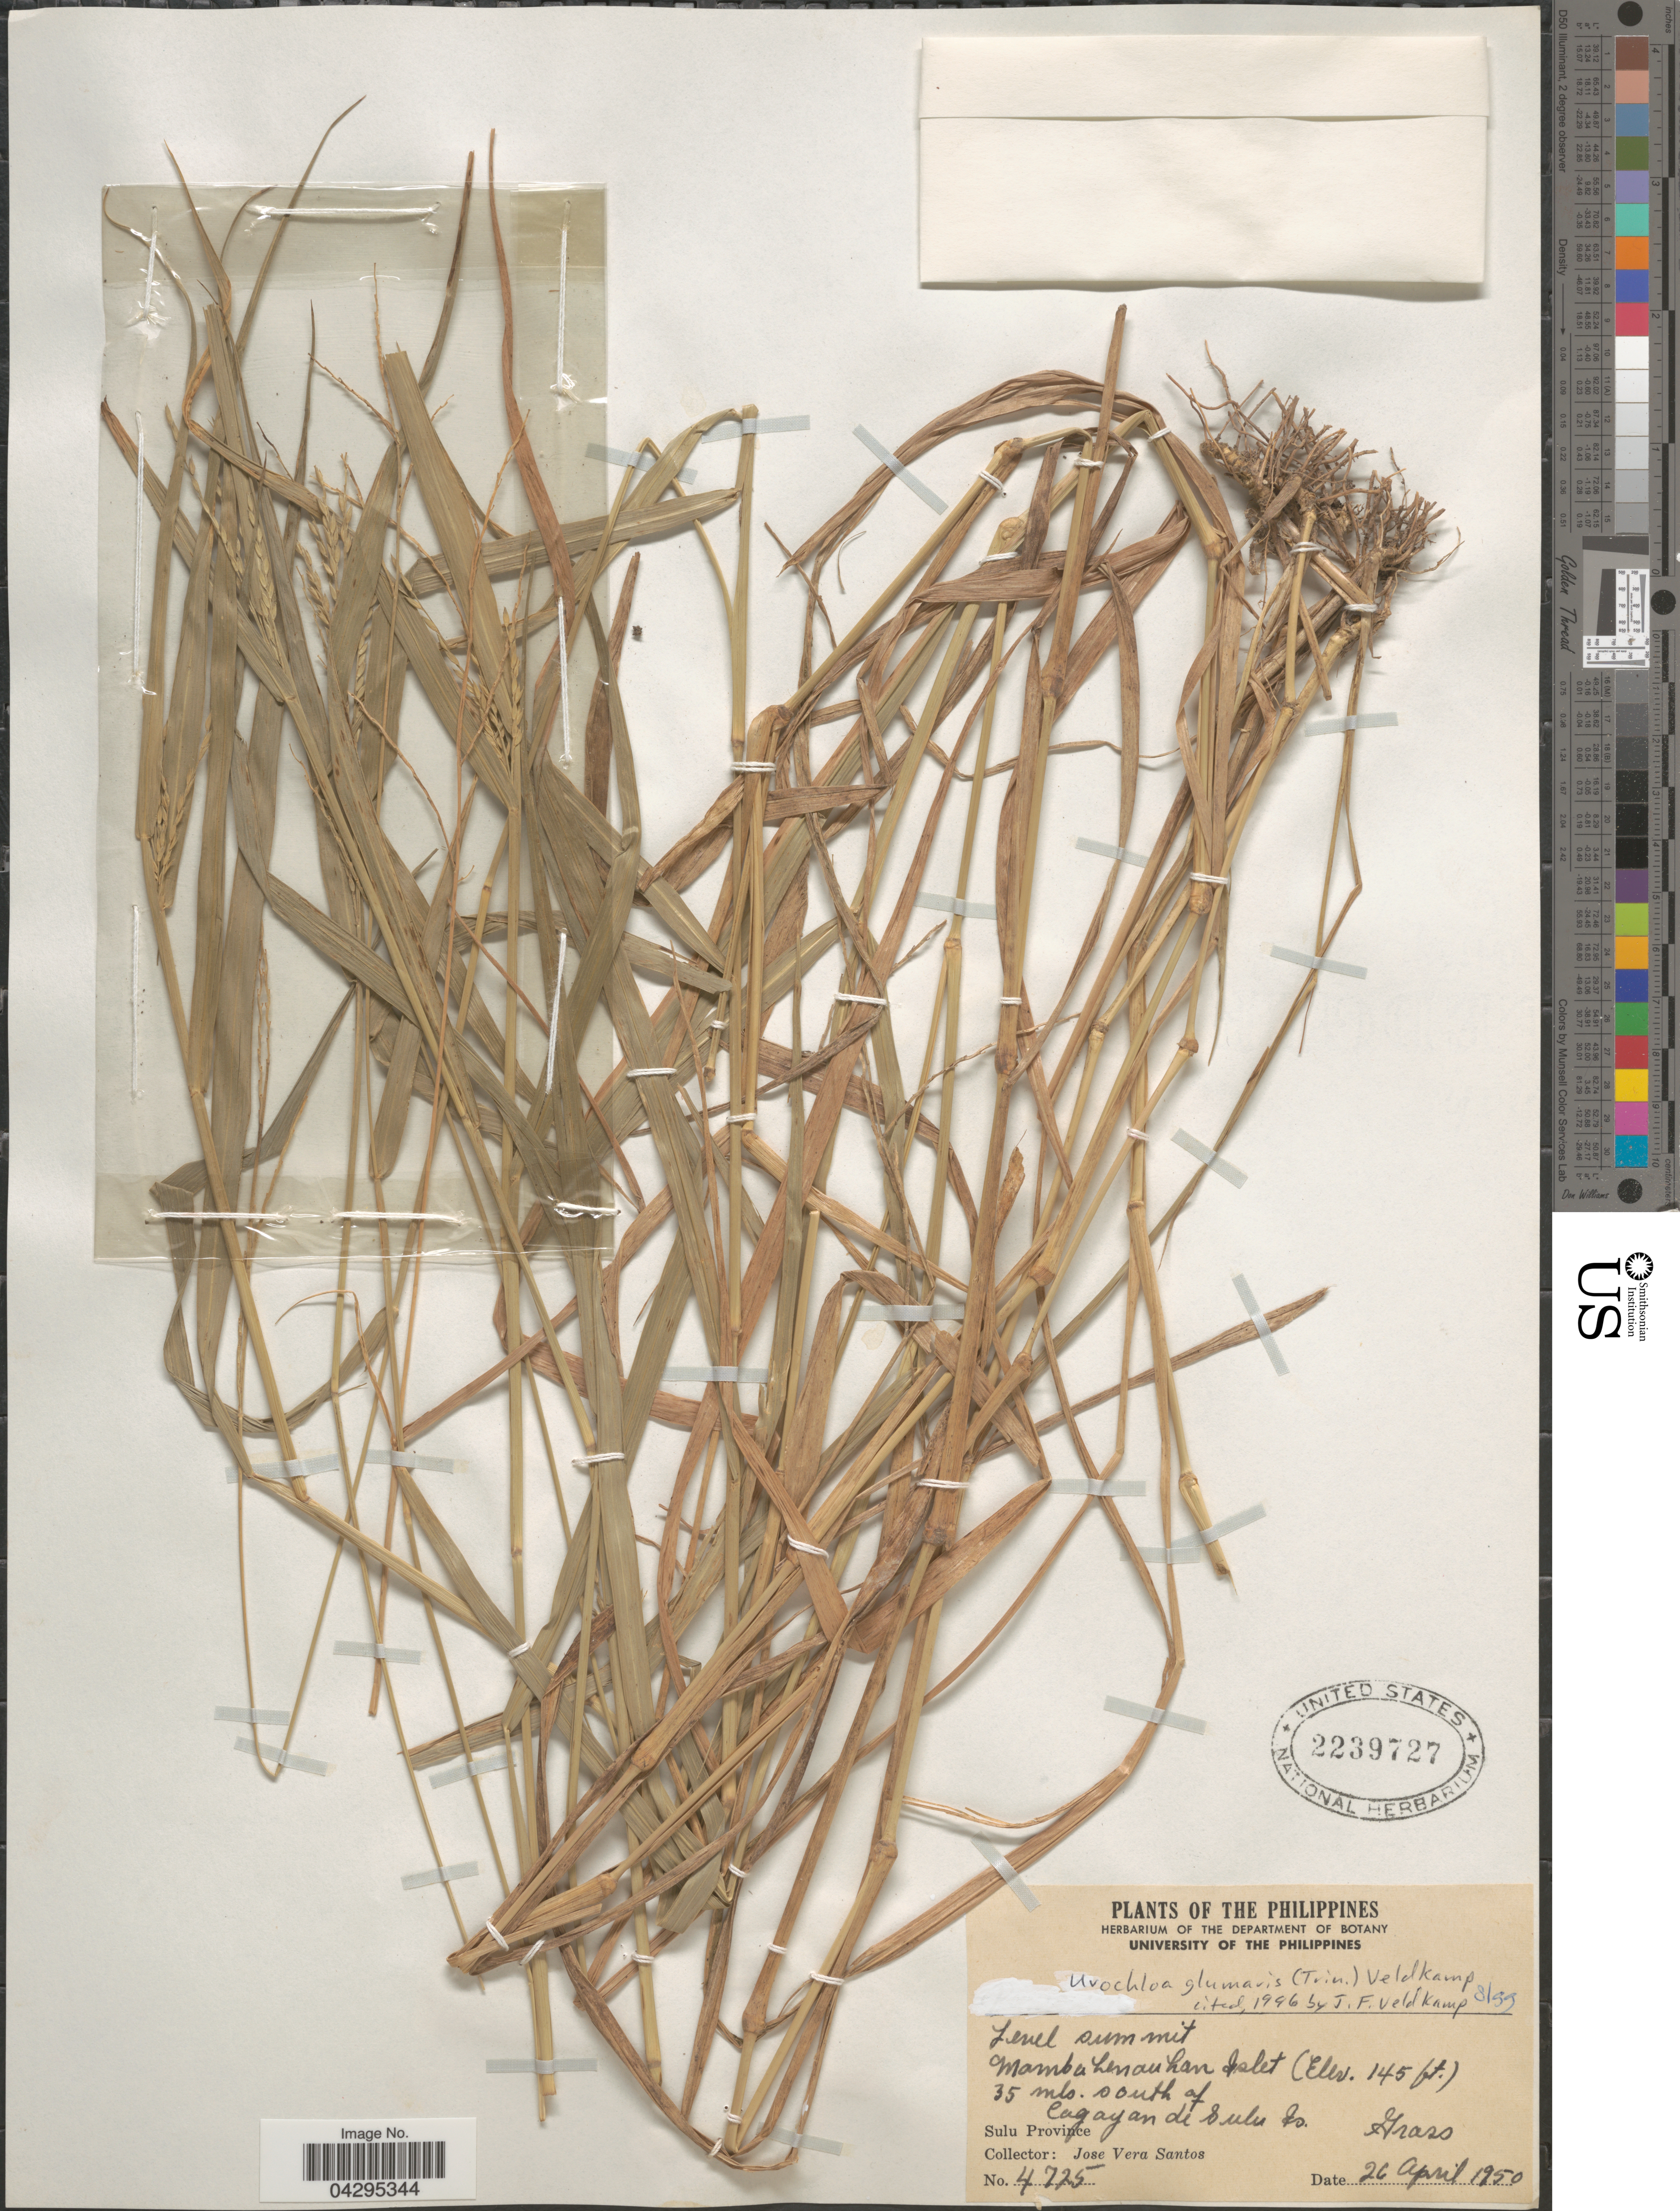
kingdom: Plantae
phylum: Tracheophyta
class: Liliopsida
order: Poales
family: Poaceae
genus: Urochloa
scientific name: Urochloa glumaris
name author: (Trin.) Veldkamp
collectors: J. Santos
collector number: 4725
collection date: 1950-04-26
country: Philippines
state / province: Muslim Mindanao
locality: Lenel summit. Mamba Lenauhan Islet 35 mls. south of Cagayan de Sulu Is. Sulu Province.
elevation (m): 44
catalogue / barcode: US 2239727